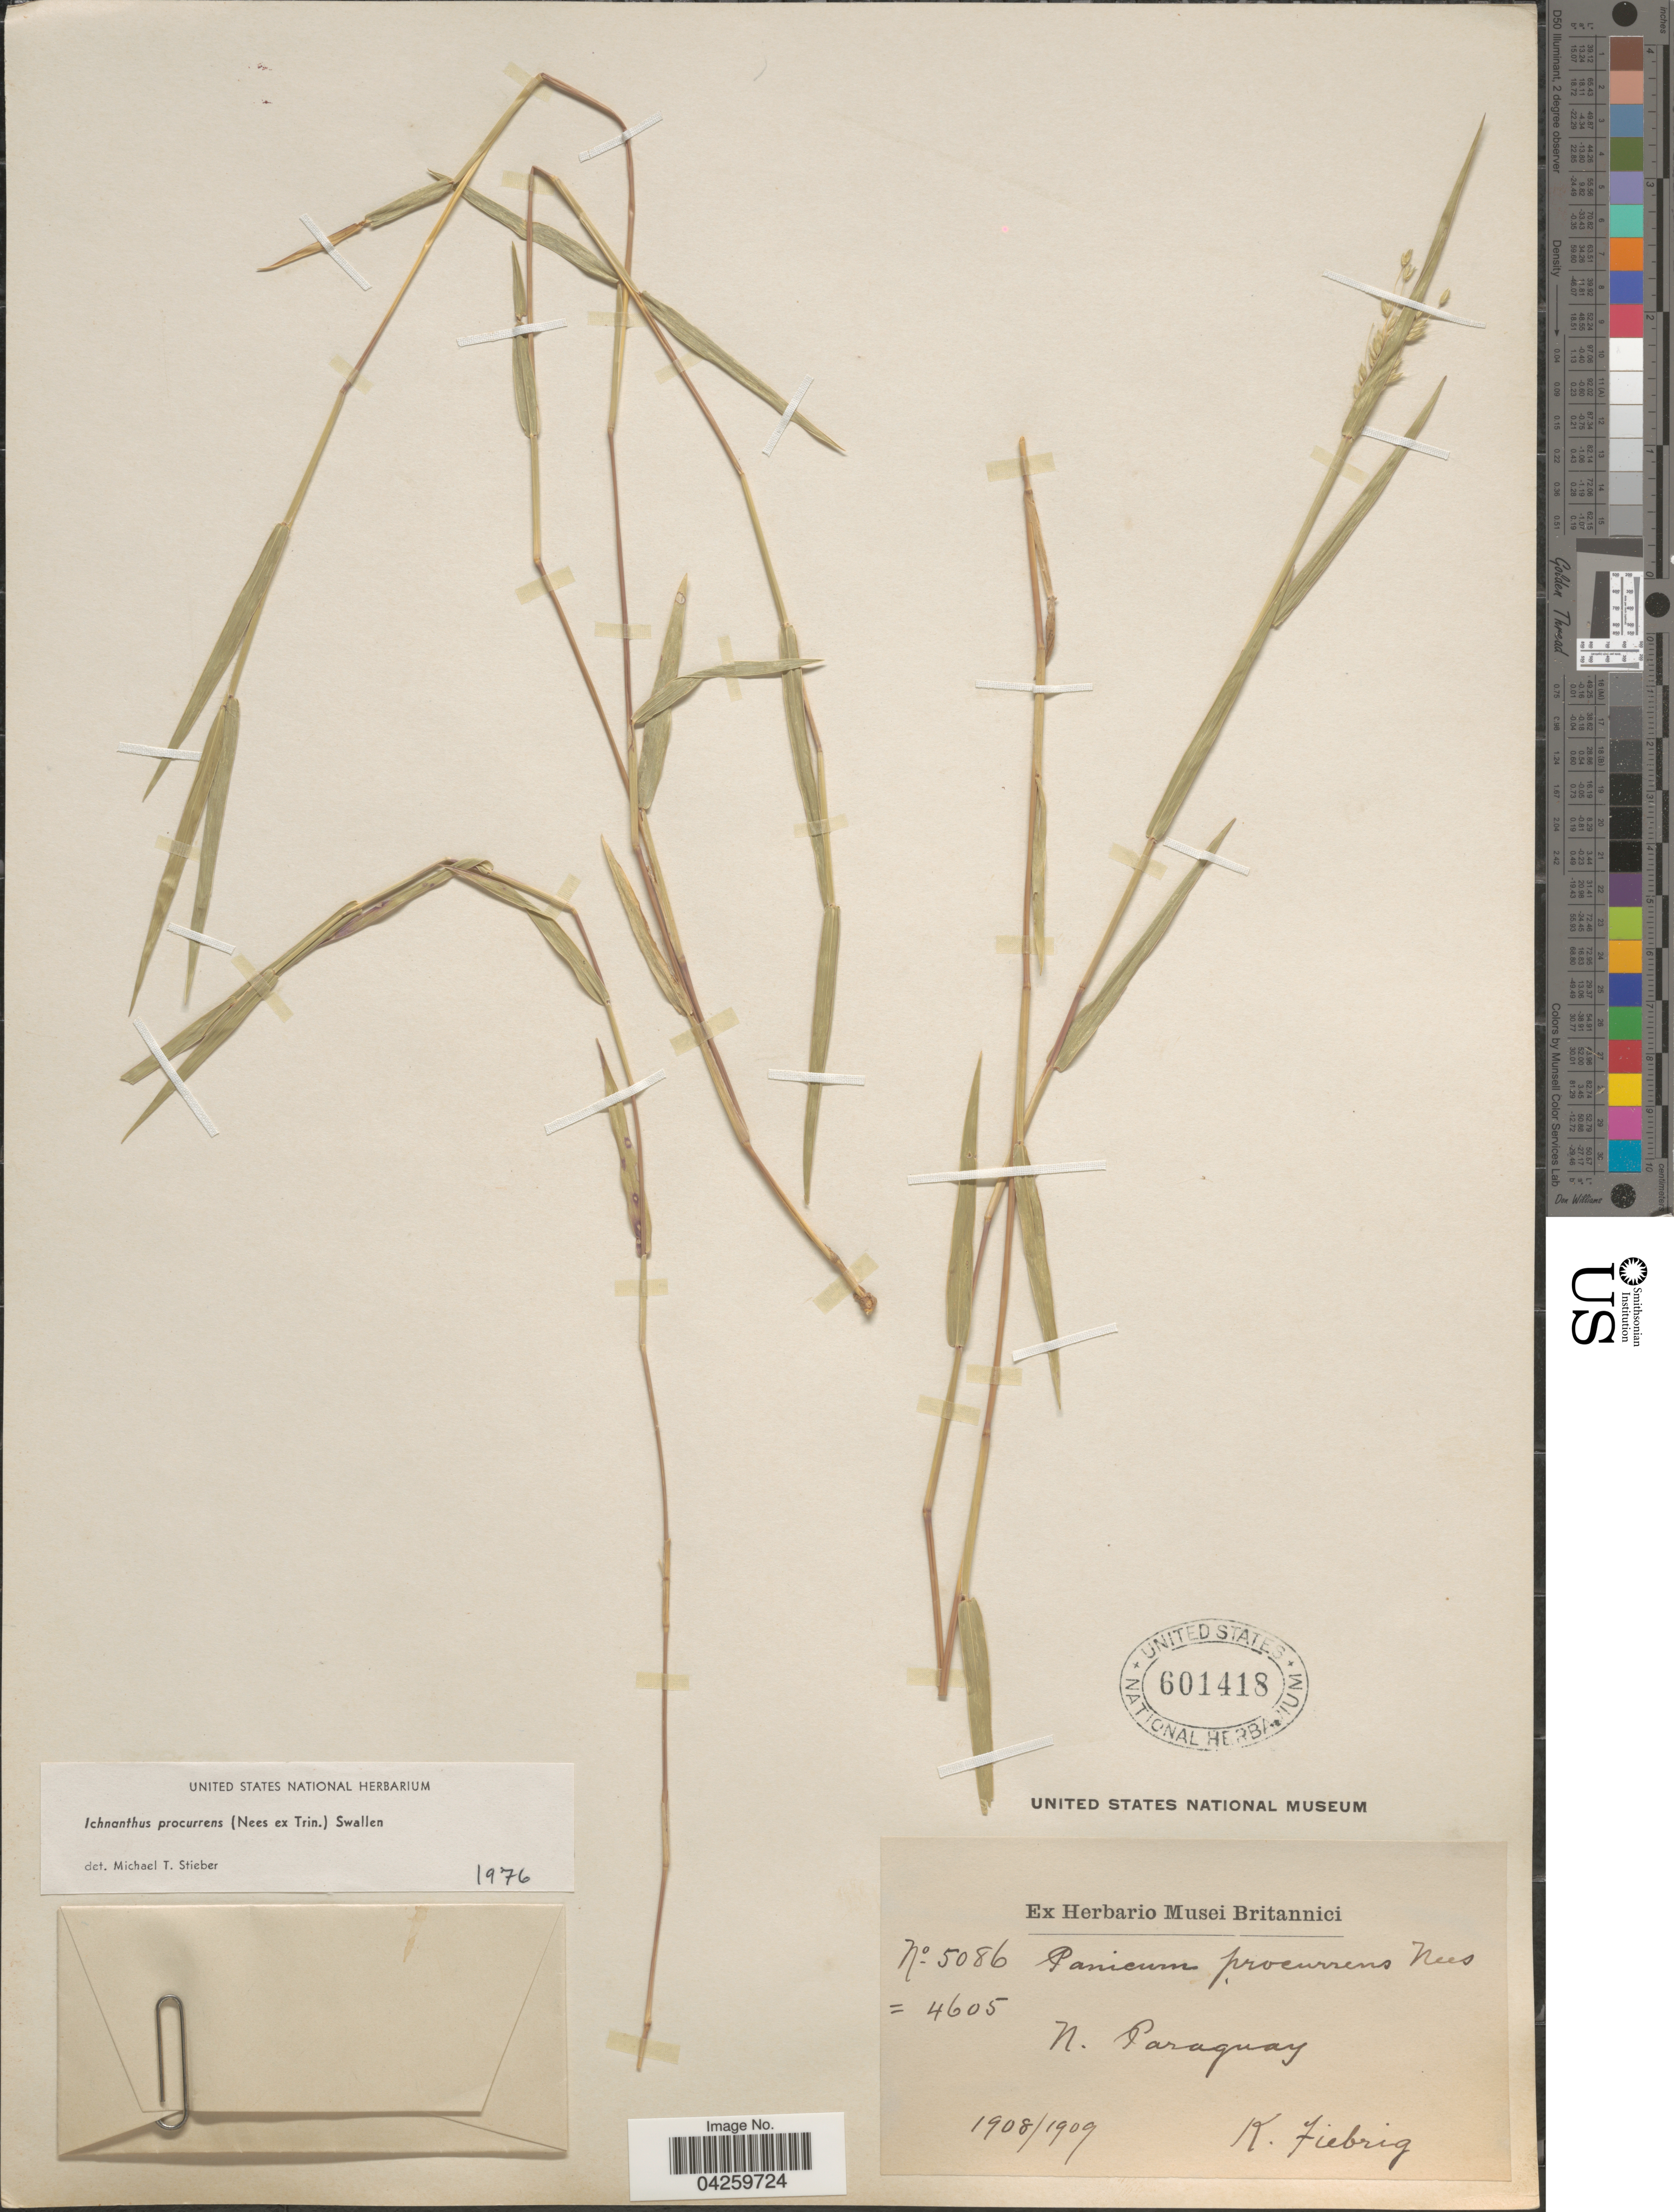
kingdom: Plantae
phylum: Tracheophyta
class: Liliopsida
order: Poales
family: Poaceae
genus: Ichnanthus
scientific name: Ichnanthus procurrens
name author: (Nees ex Trin.) Swallen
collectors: K. Fiebrig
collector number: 5086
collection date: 1908/1909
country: Paraguay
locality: N. Paraguay.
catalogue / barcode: US 601418